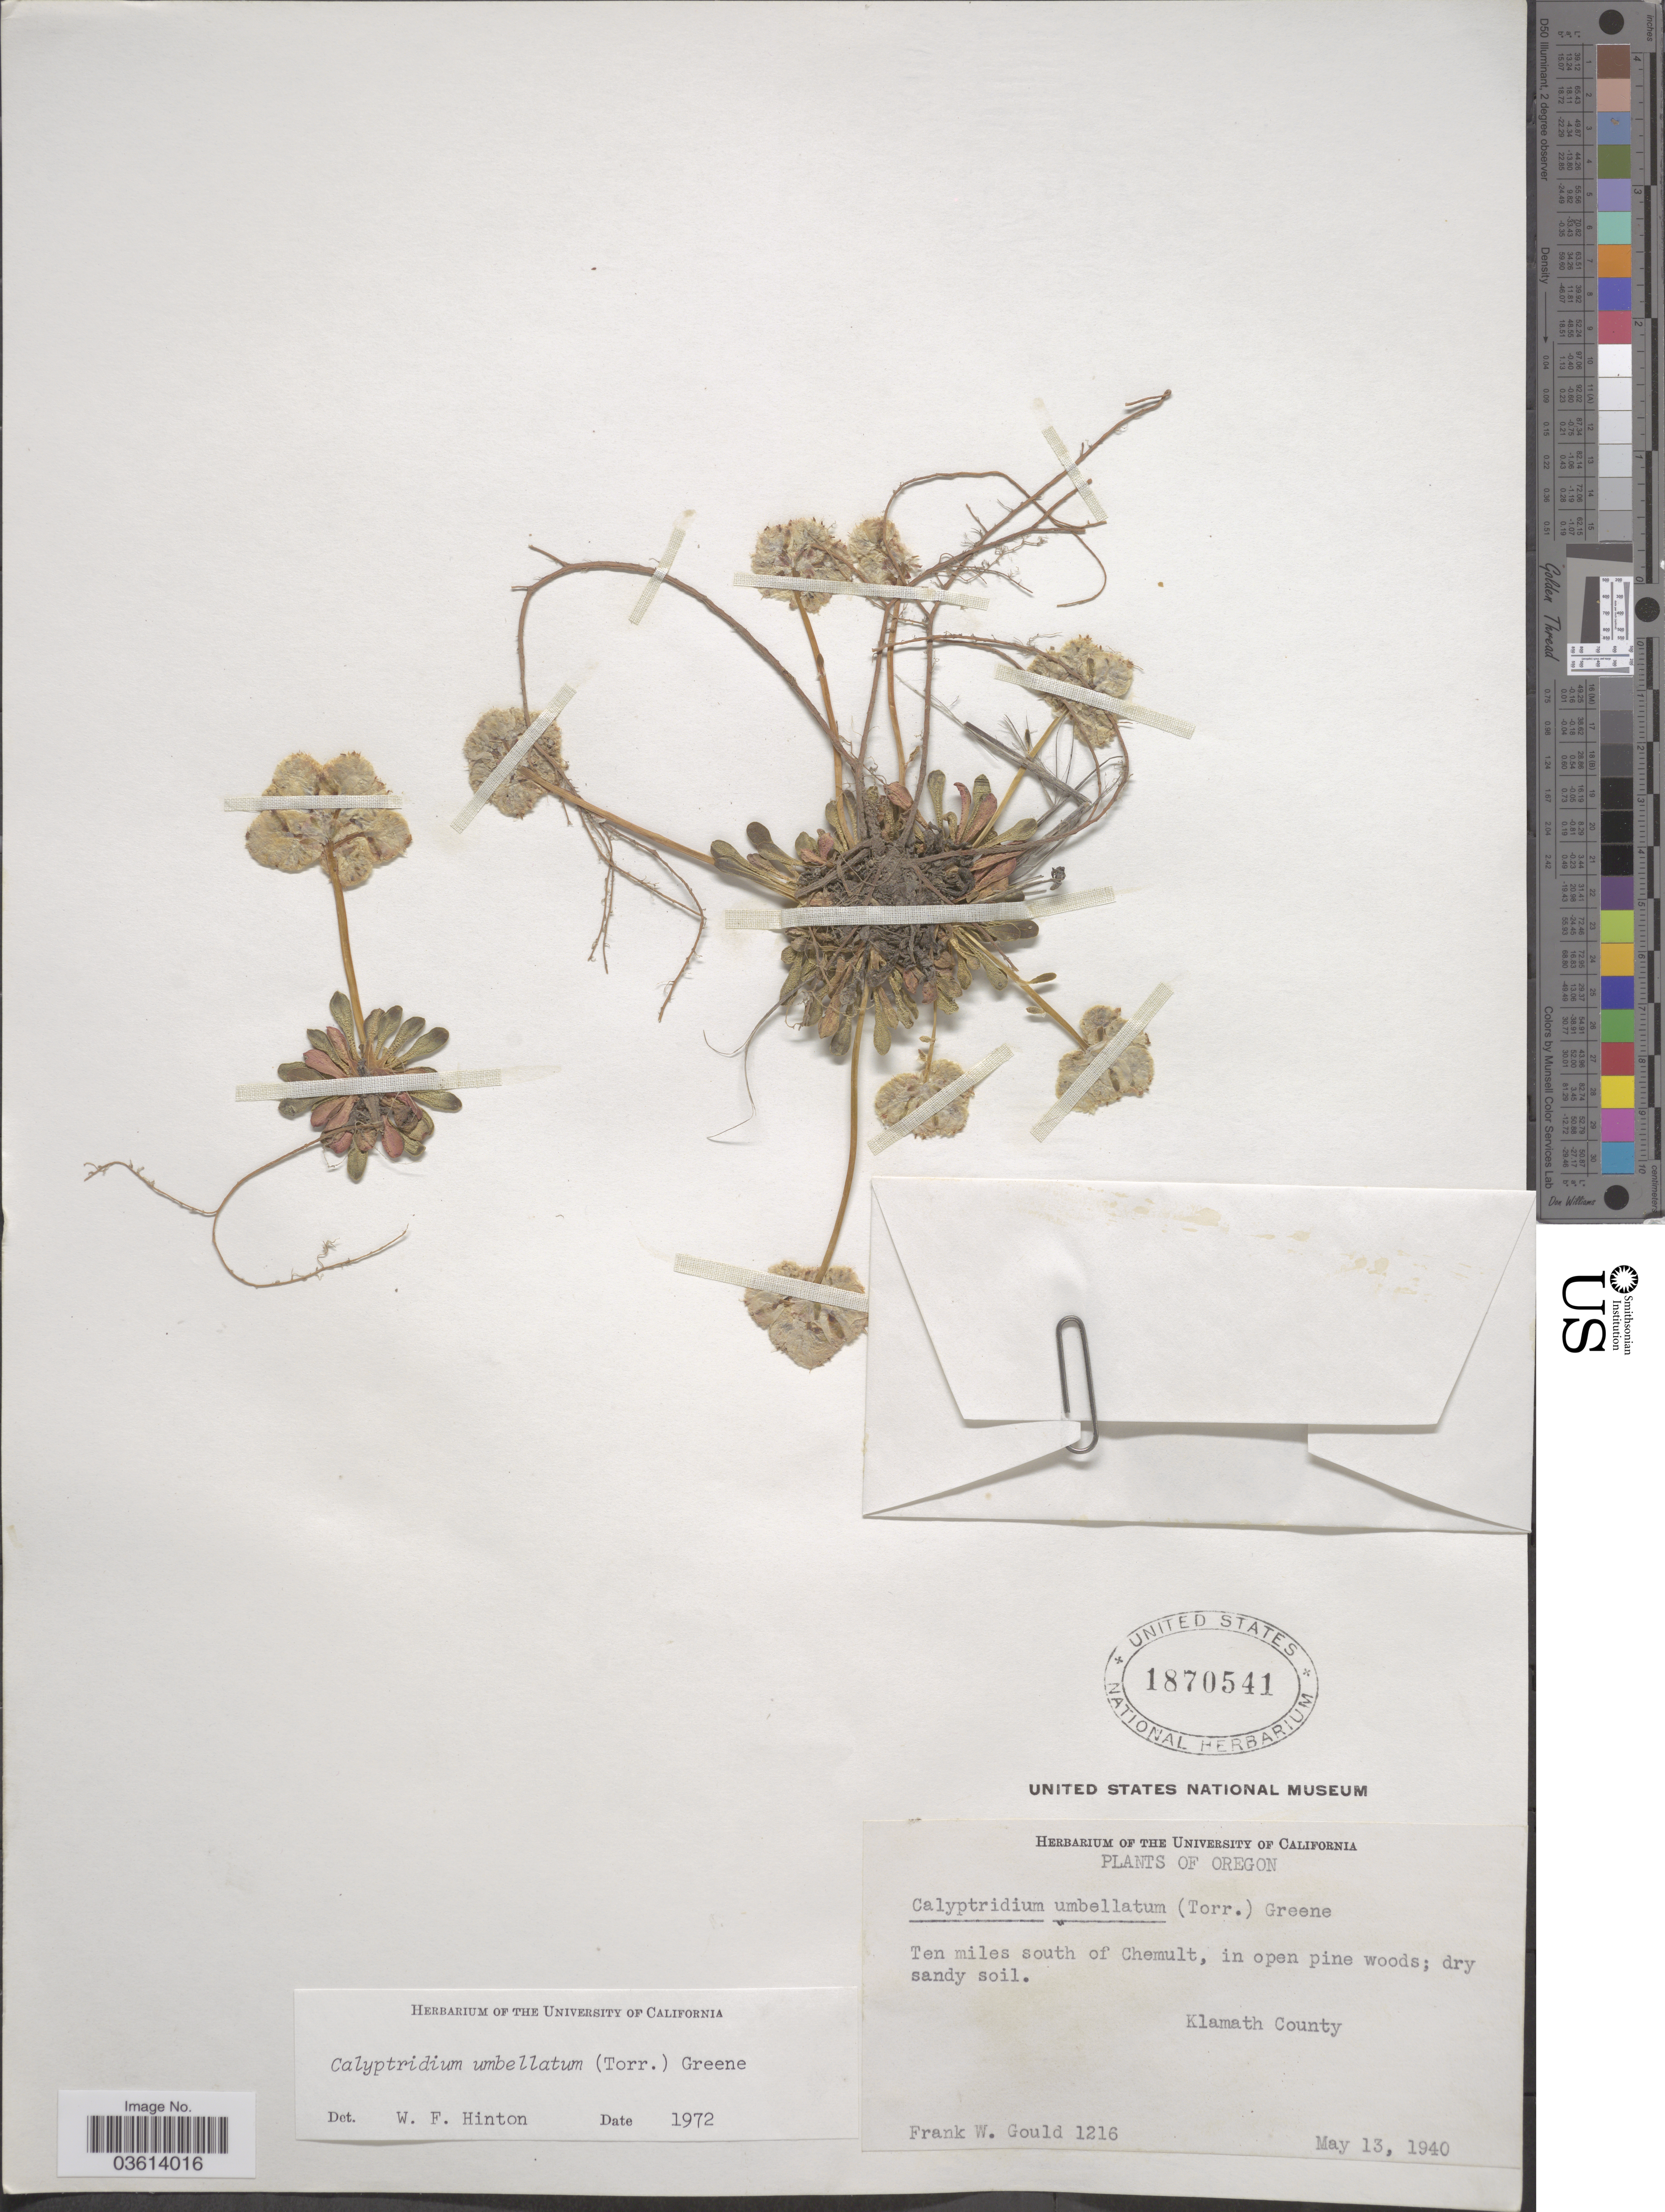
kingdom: Plantae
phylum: Tracheophyta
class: Magnoliopsida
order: Caryophyllales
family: Montiaceae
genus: Calyptridium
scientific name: Calyptridium umbellatum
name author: (Torr.) Greene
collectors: F. W. Gould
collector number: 1216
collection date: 1940-05-13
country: United States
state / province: Oregon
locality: Ten miles south of Chemult, in open pine woods. Klamath County.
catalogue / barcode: US 1870541